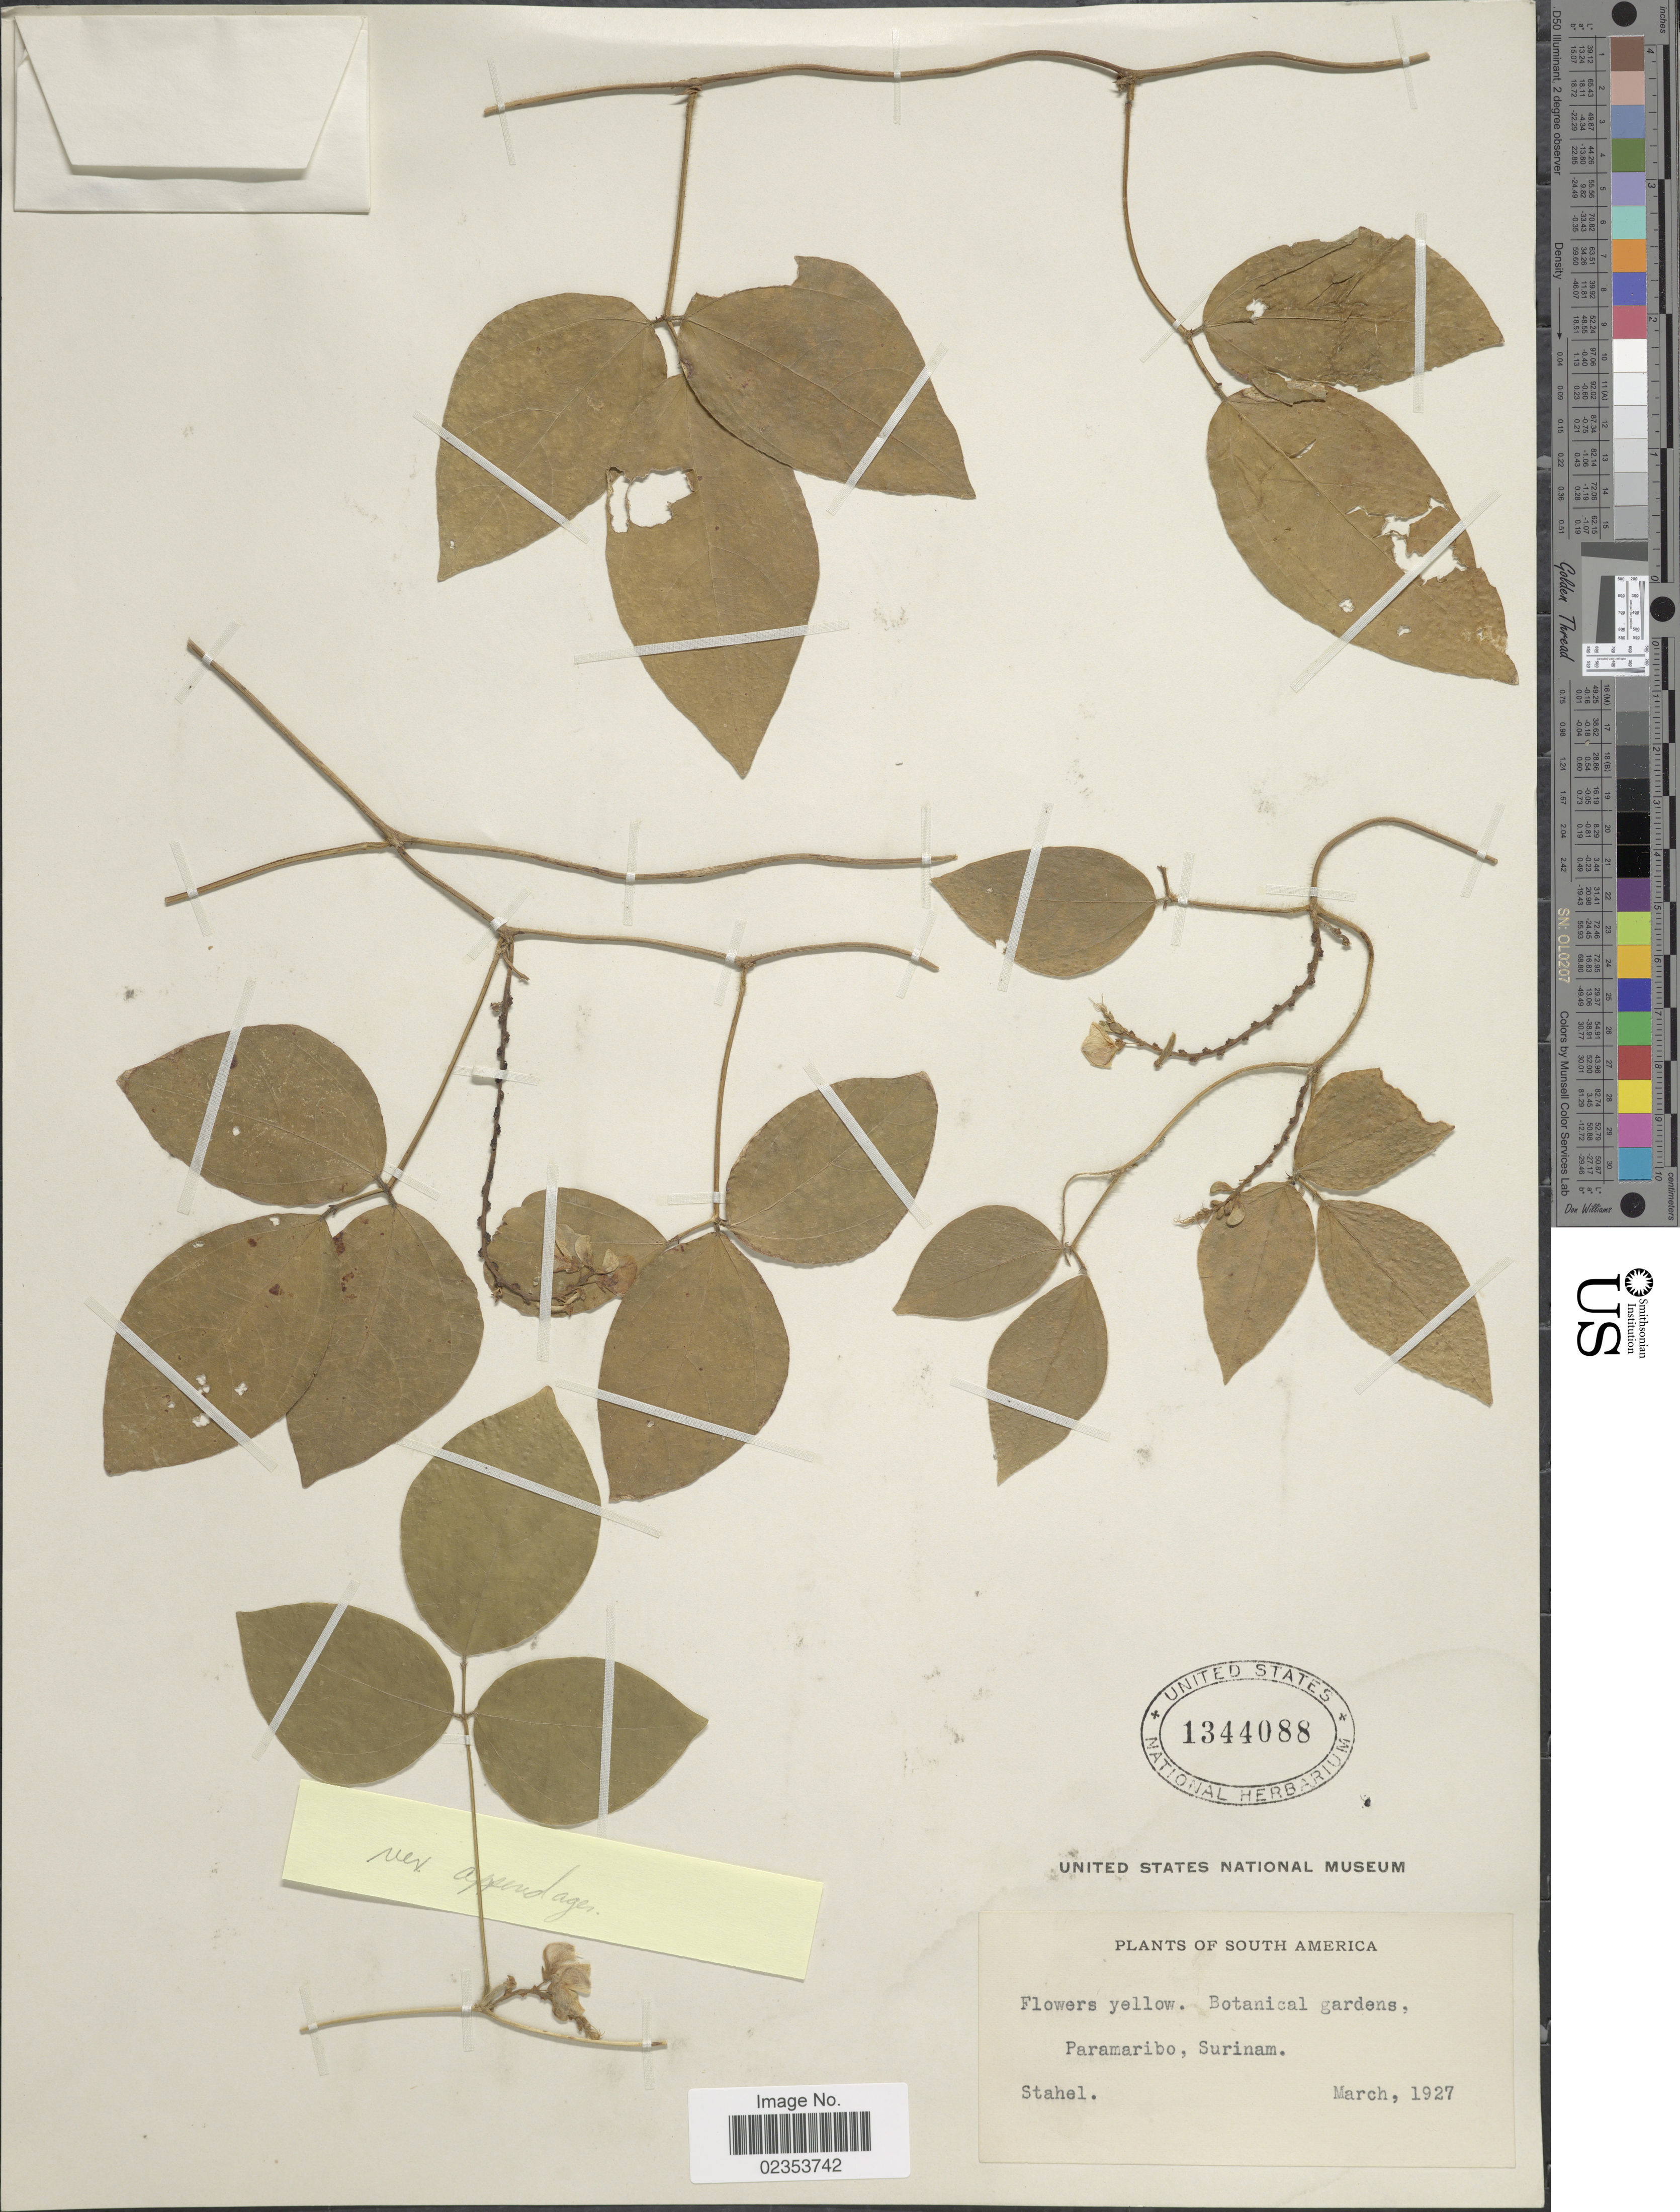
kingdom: Plantae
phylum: Tracheophyta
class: Magnoliopsida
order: Fabales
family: Fabaceae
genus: Vigna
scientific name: Vigna sp.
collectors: -. Stahel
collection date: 1927-03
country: Suriname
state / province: Paramaribo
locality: Botanical gardens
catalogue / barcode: US 1344088